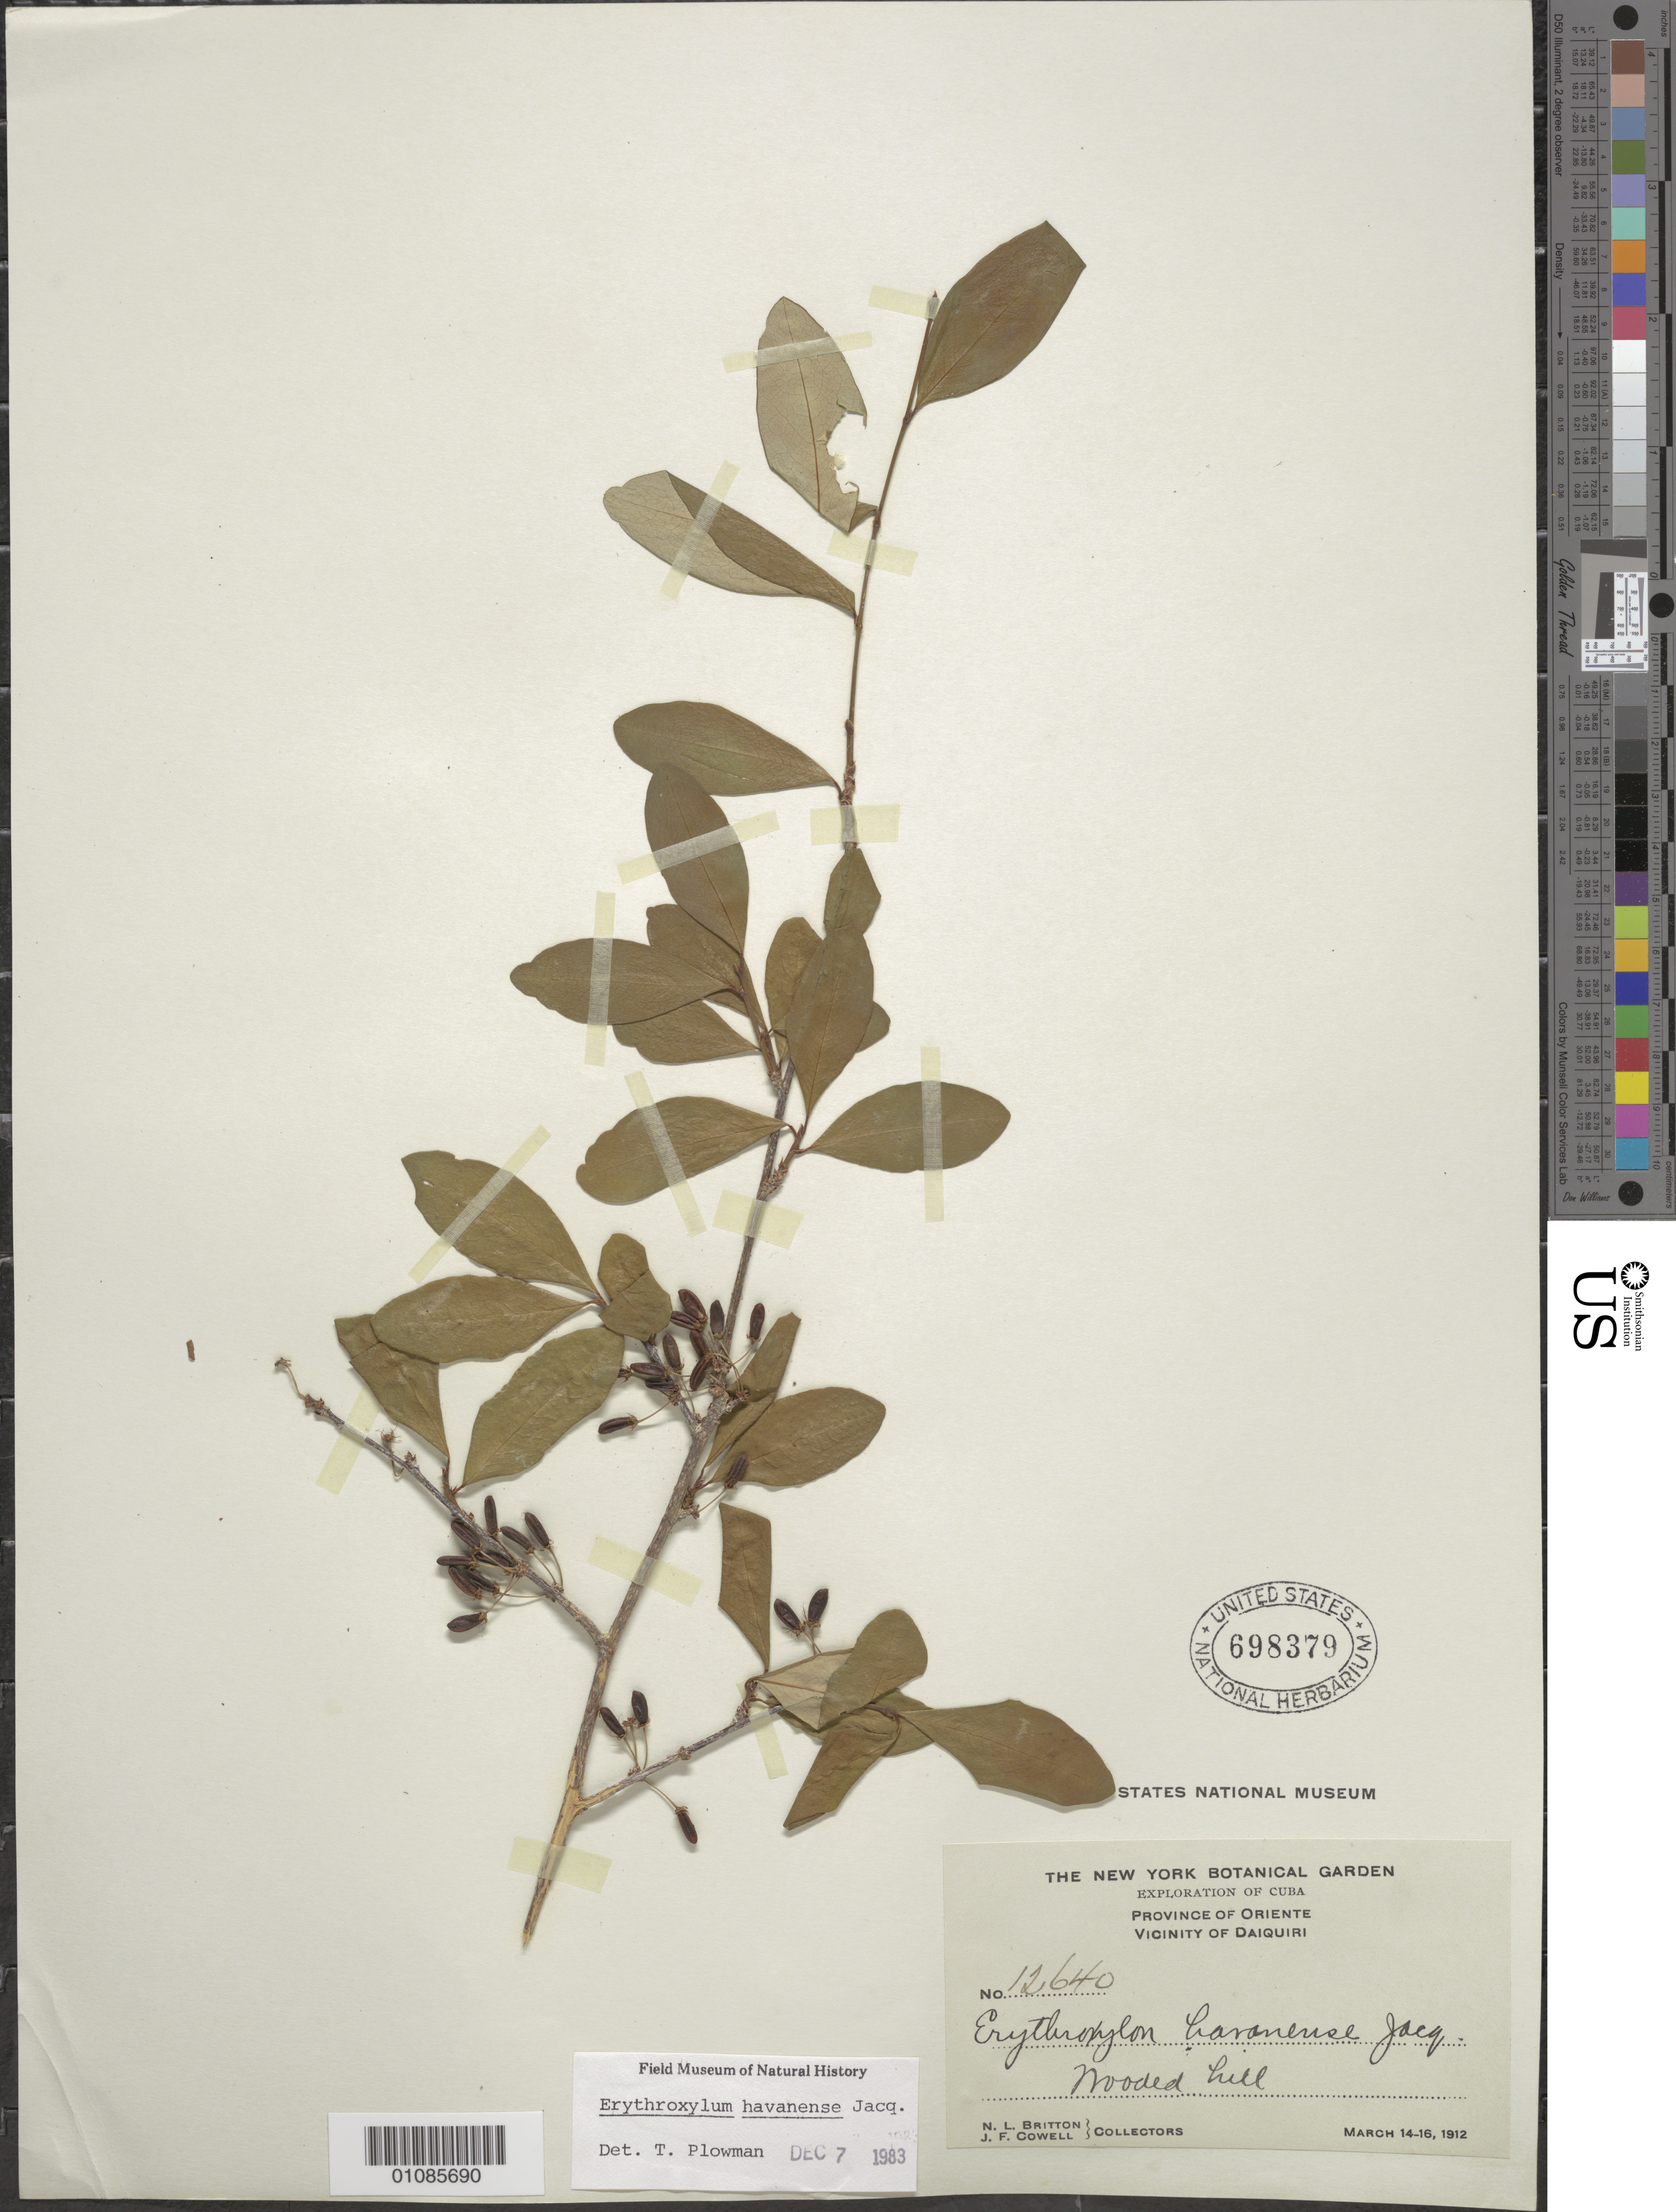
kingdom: Plantae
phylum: Tracheophyta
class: Magnoliopsida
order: Malpighiales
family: Erythroxylaceae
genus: Erythroxylum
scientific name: Erythroxylum havanense var. havanense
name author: Jacq.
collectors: N. Britton & J. F. Cowell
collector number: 12640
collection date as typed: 14 Mar 1912 to 16 Mar 1912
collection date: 1912-03-14/1912-03-16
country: Cuba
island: Cuba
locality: Oriente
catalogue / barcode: US 698379